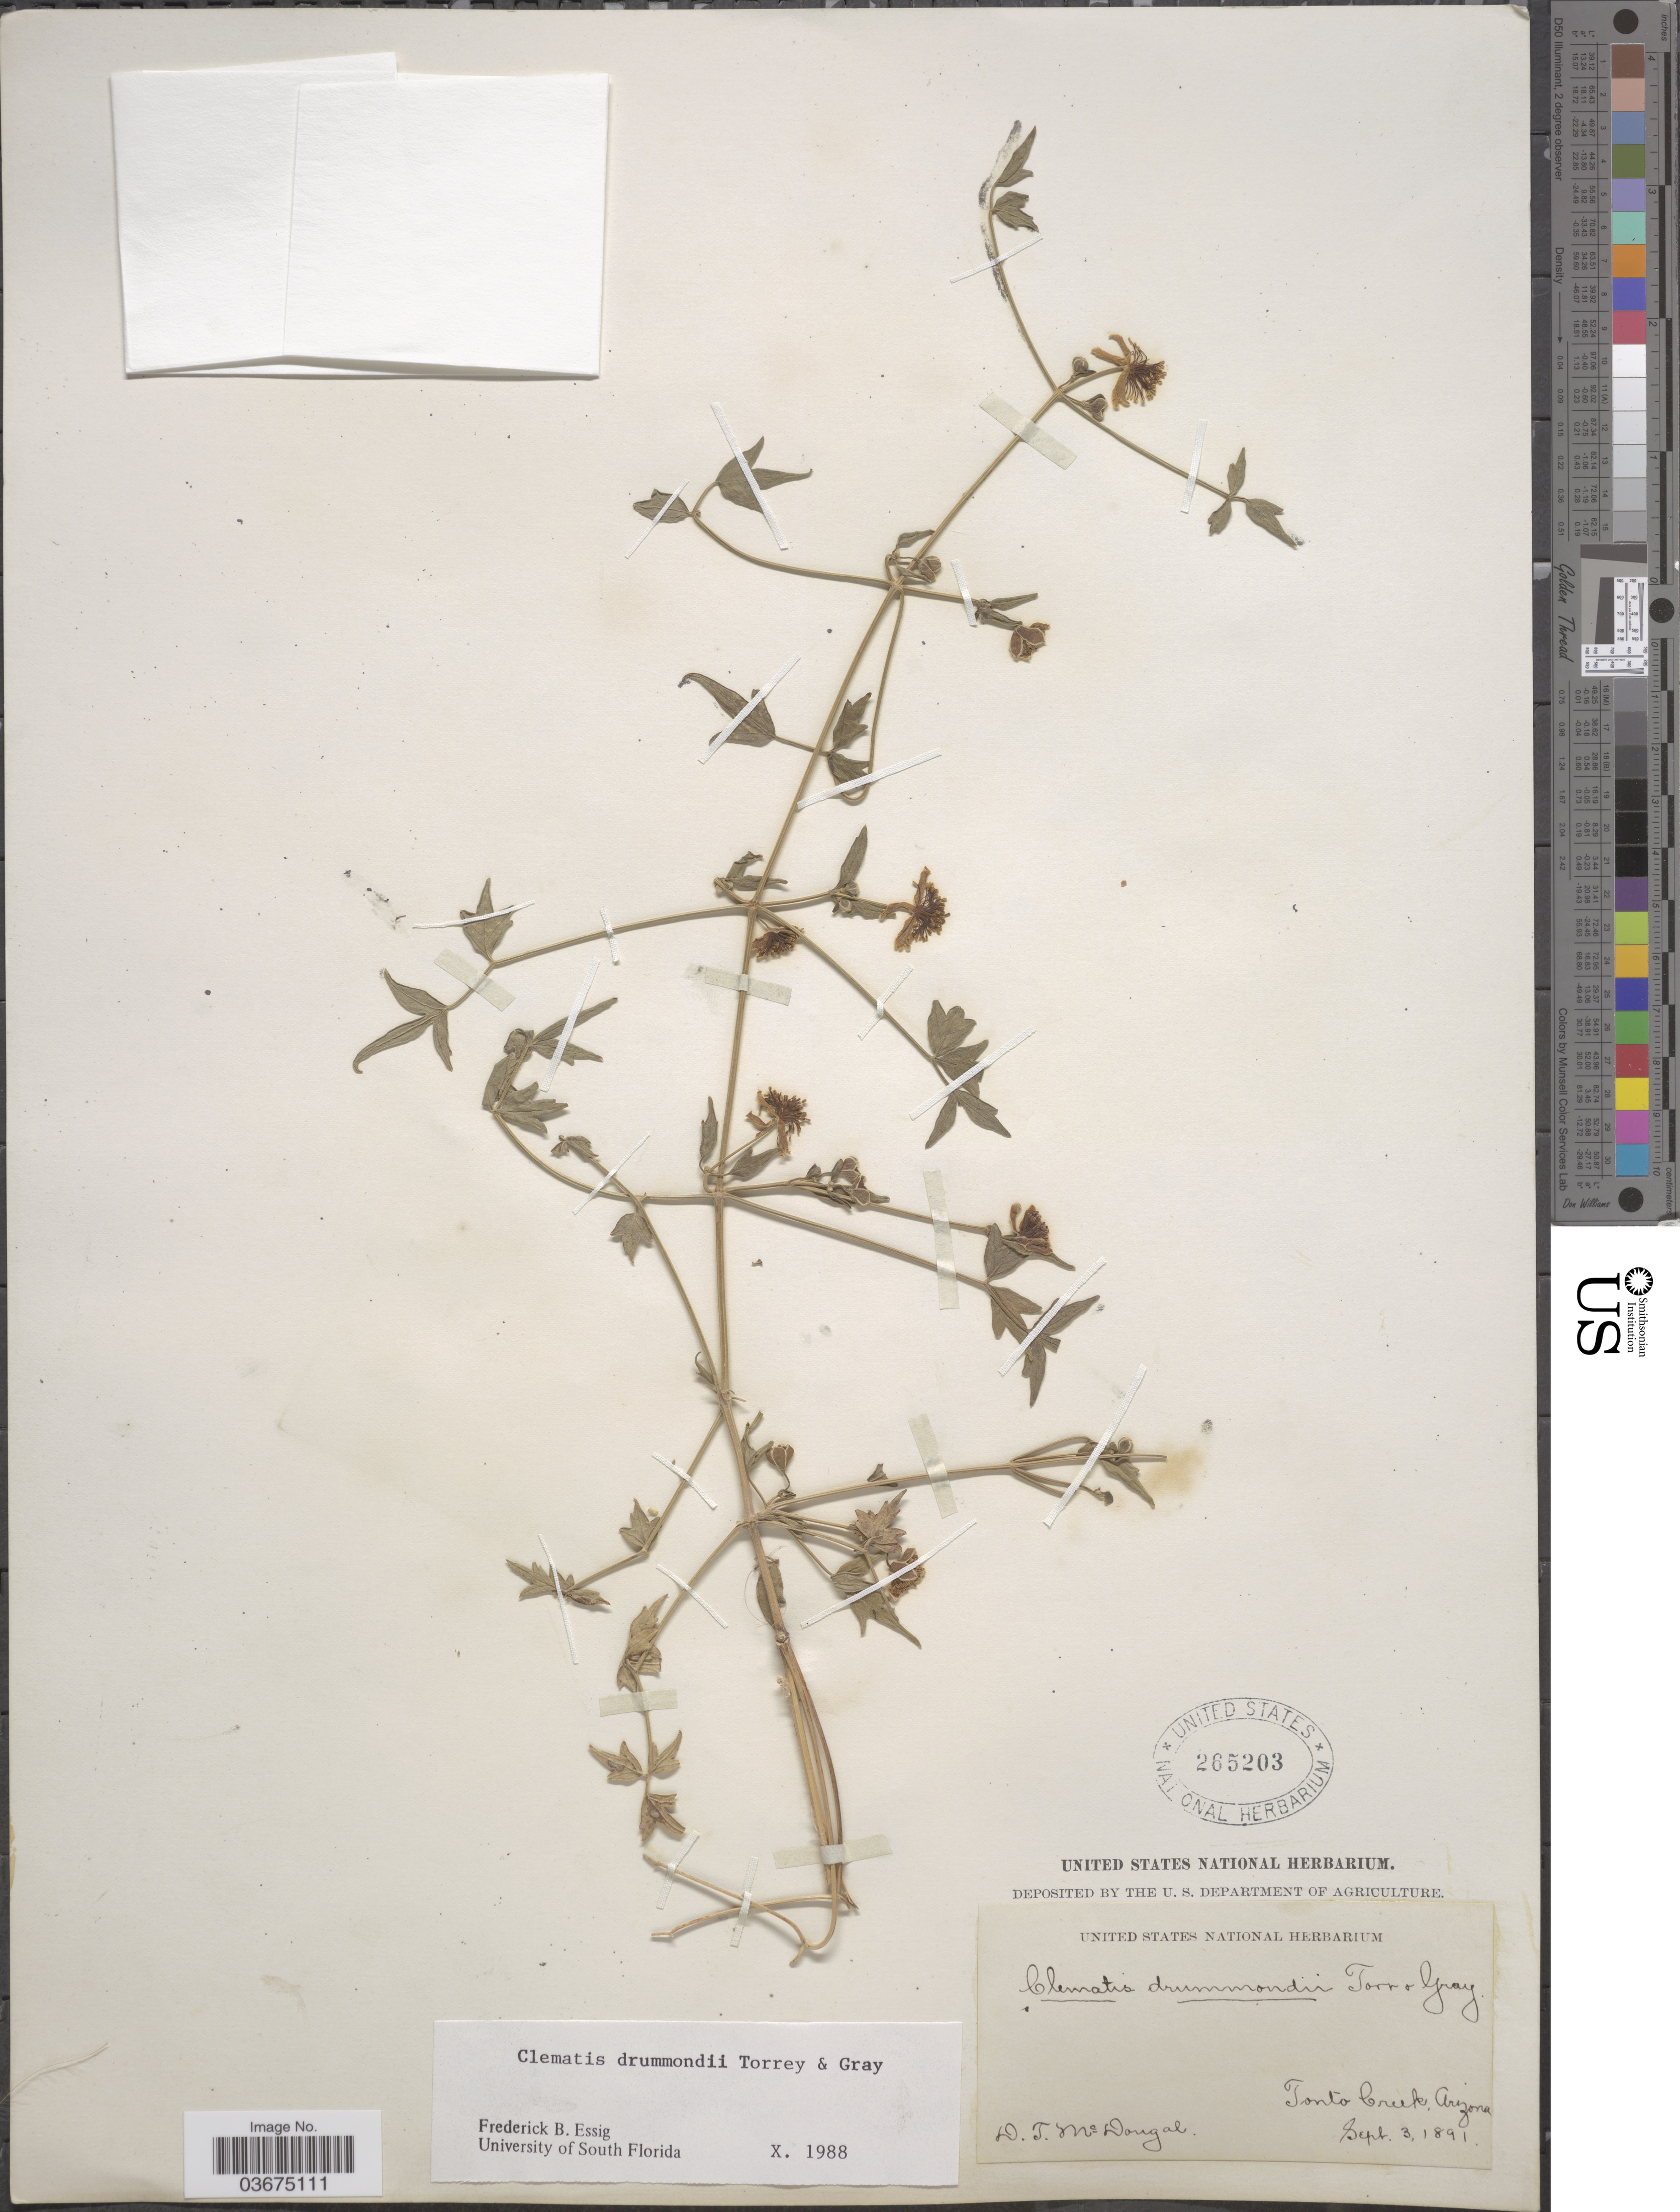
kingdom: Plantae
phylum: Tracheophyta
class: Magnoliopsida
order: Ranunculales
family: Ranunculaceae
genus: Clematis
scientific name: Clematis drummondii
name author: Torr. & A. Gray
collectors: D. McDougal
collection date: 1891-09-03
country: United States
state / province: Arizona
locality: Tonto Creek.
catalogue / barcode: US 265203